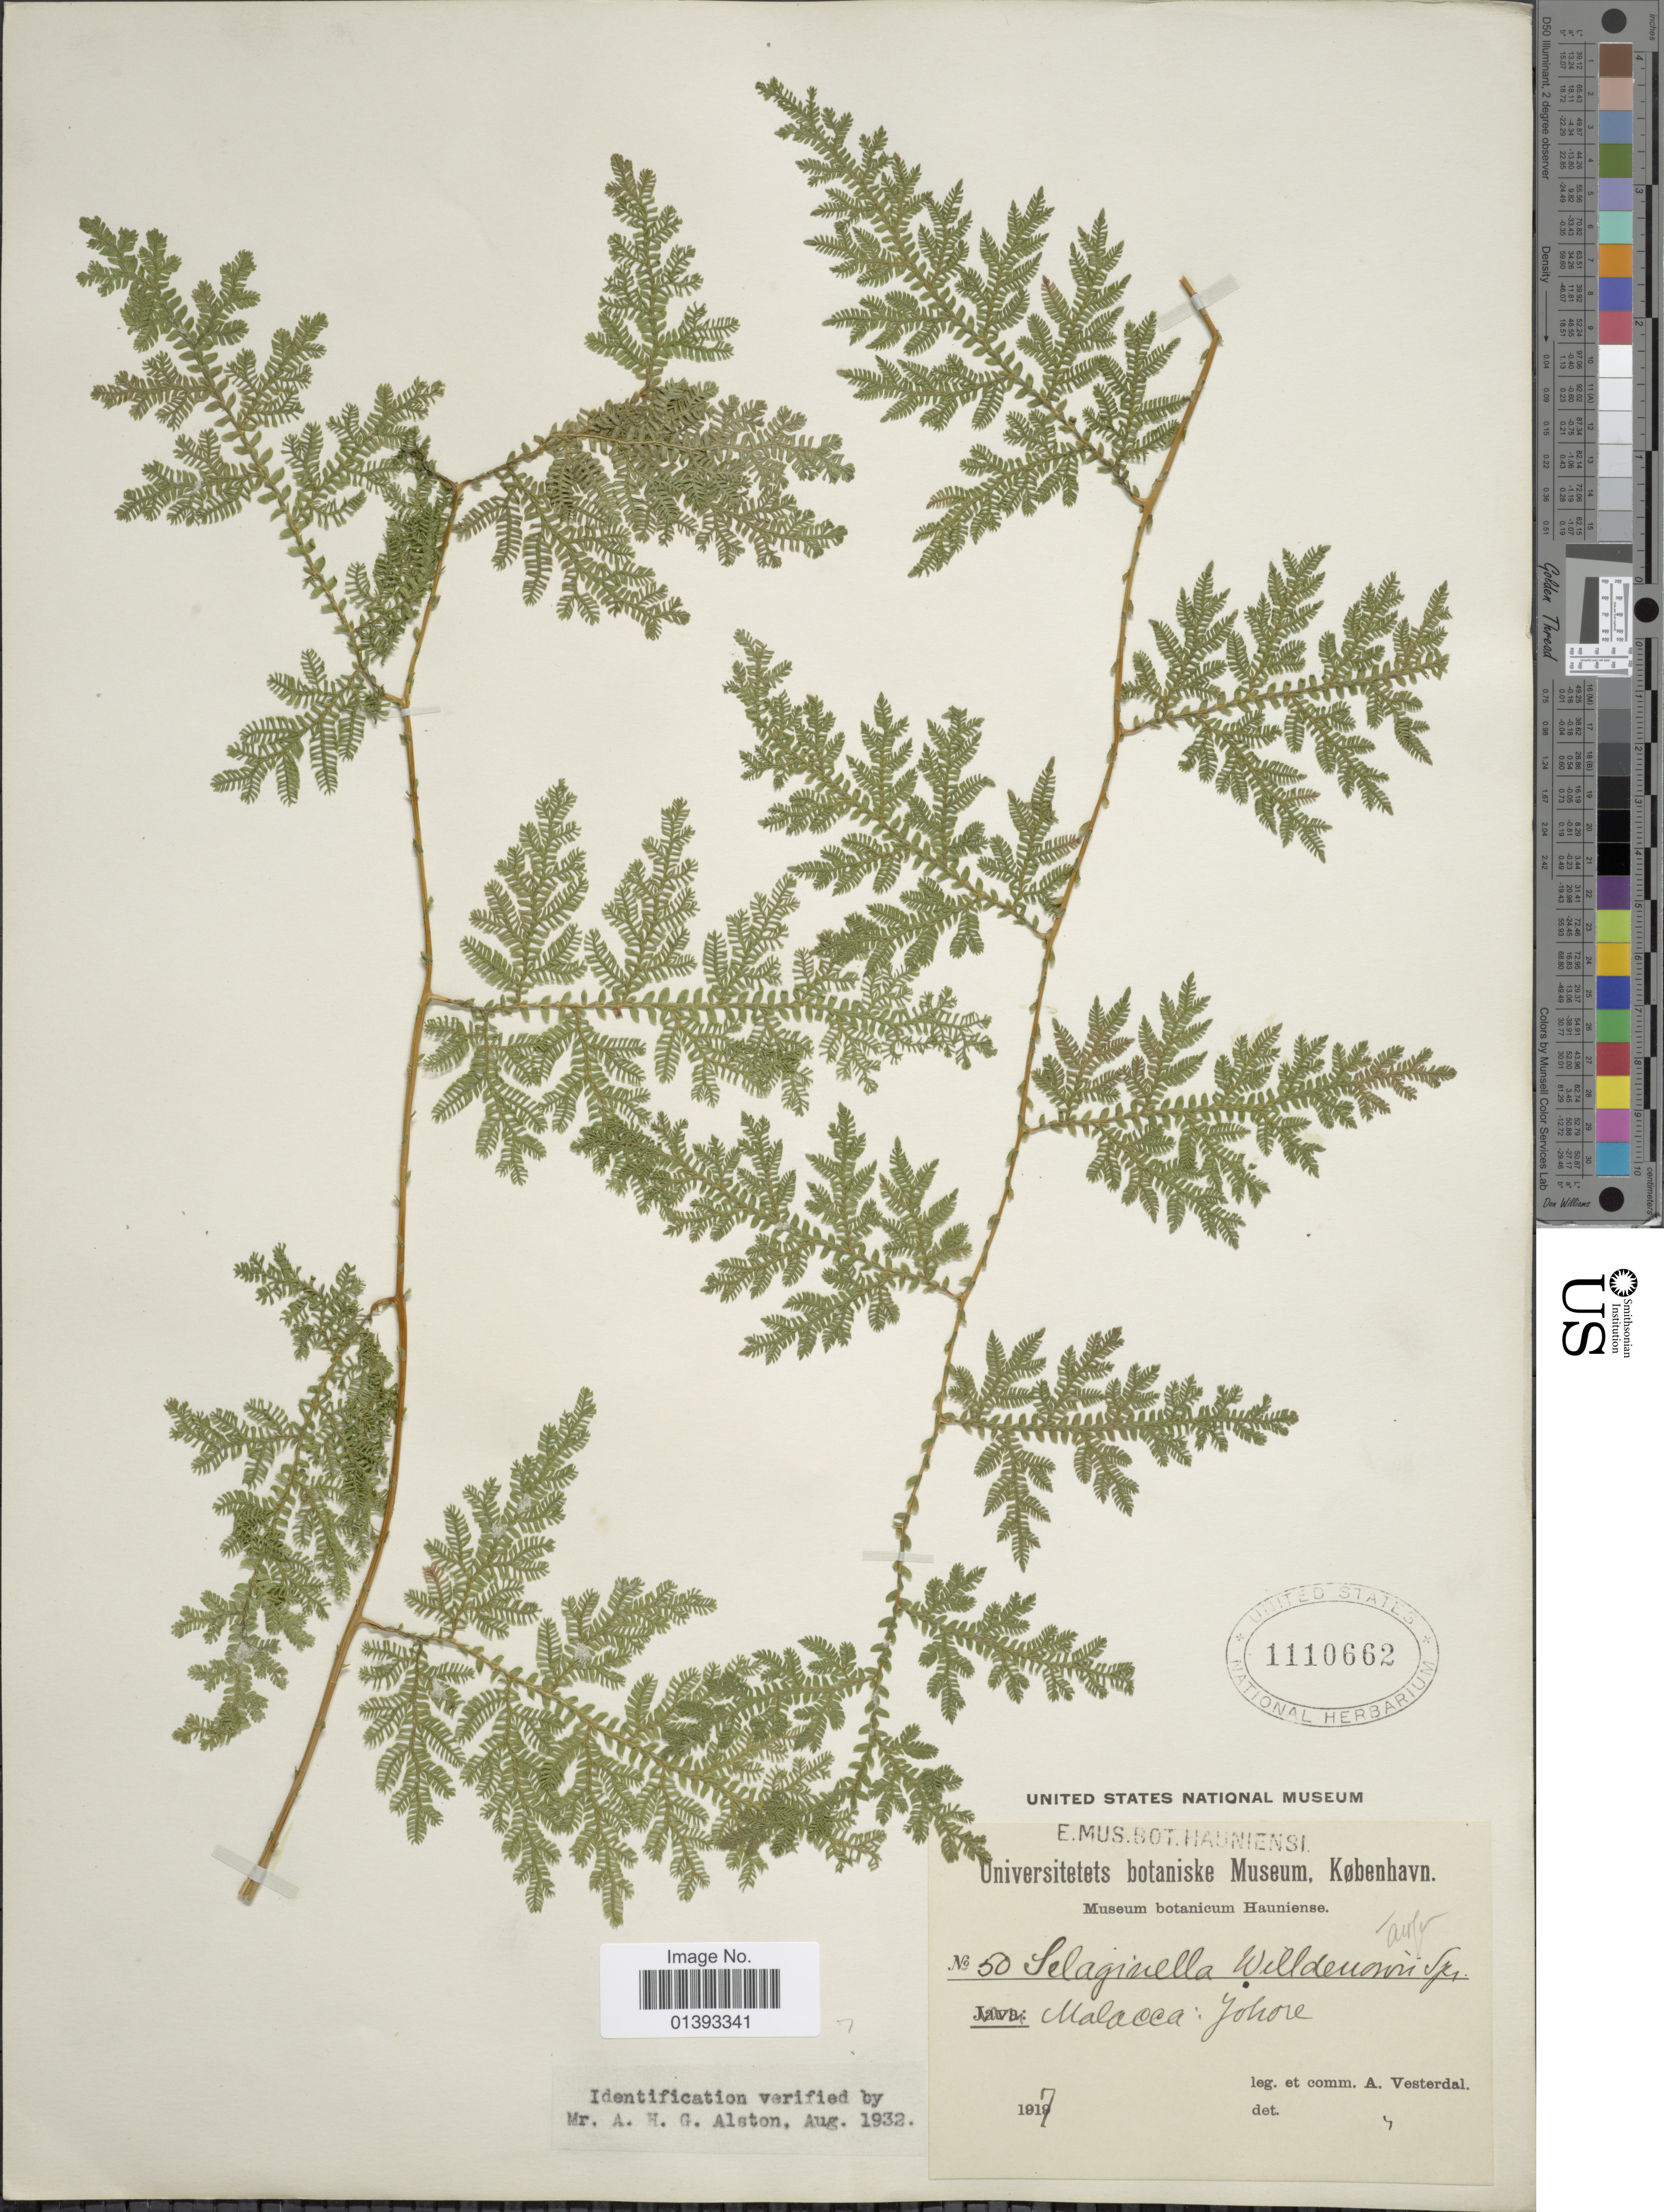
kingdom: Plantae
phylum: Tracheophyta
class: Lycopodiopsida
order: Selaginellales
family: Selaginellaceae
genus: Selaginella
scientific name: Selaginella willdenowii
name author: (Desv. ex Poir.) Baker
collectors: A. Vesterdal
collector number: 50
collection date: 1917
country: Malaysia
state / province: Johor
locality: Malacca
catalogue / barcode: US 1110662